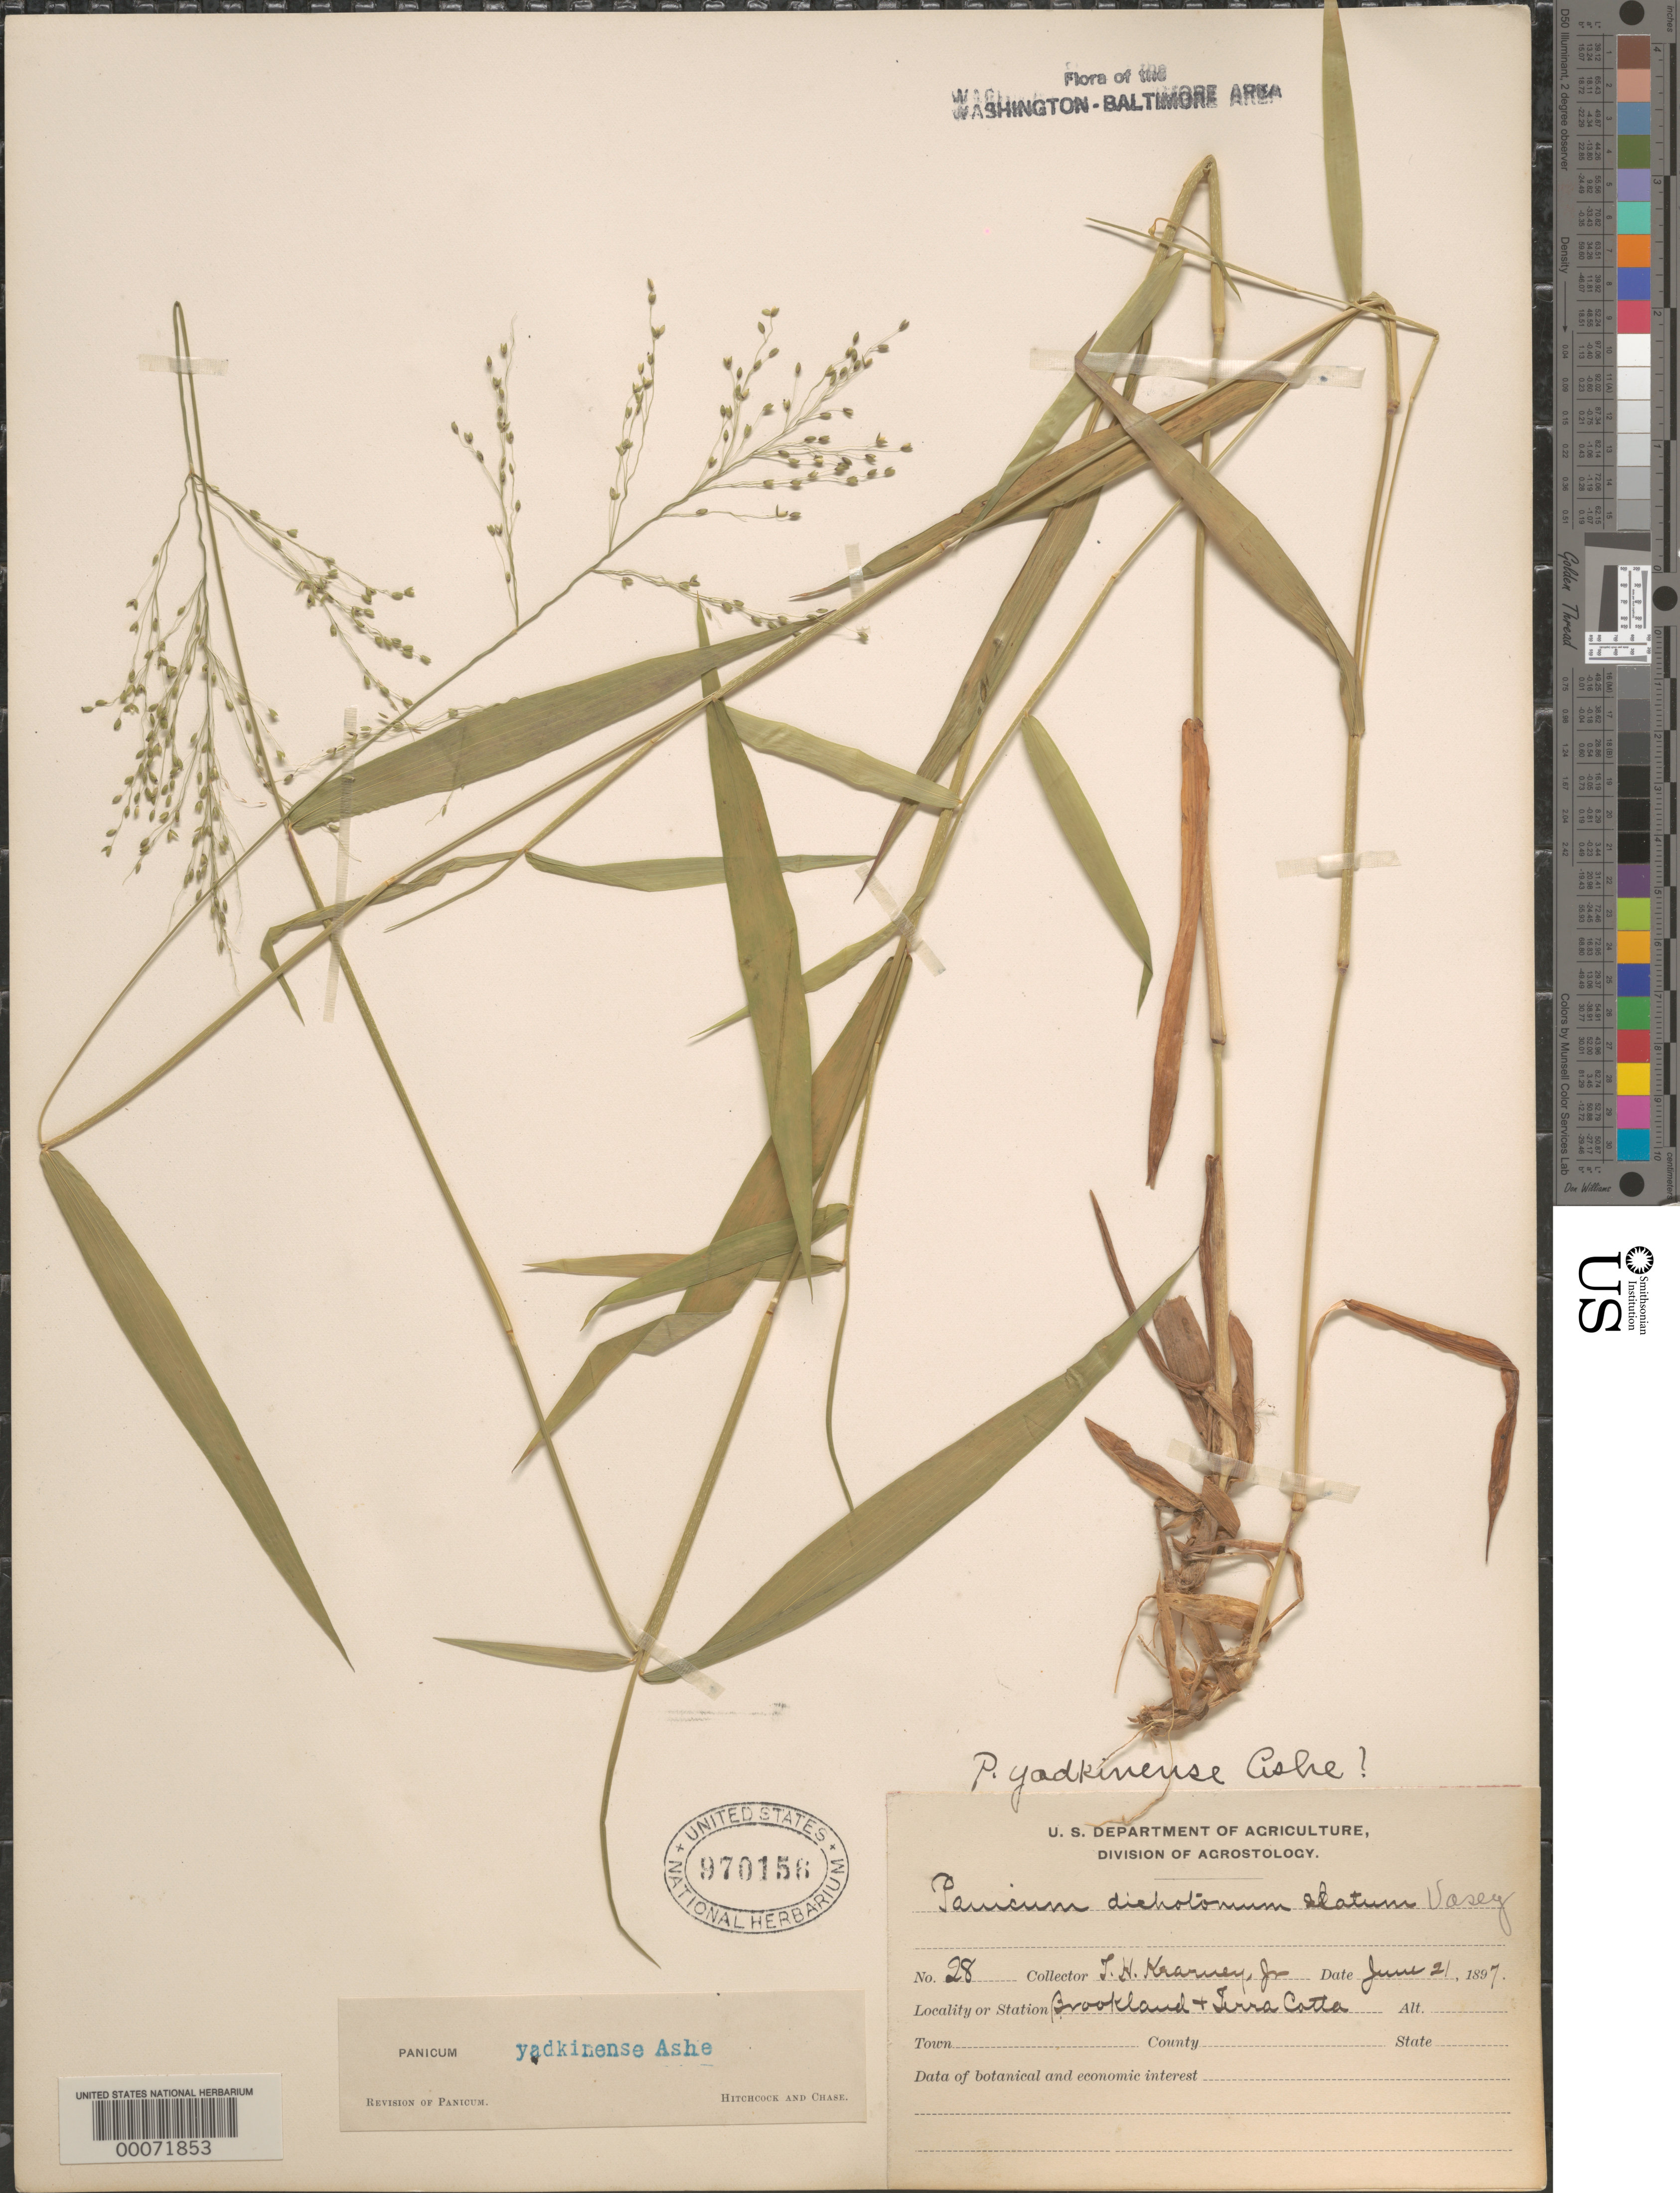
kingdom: Plantae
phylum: Tracheophyta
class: Liliopsida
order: Poales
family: Poaceae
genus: Dichanthelium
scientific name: Dichanthelium dichotomum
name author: (L.) Gould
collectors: T. H. Kearney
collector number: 28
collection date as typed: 21 Jun 1897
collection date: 1897-06-21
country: United States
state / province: District of Columbia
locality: Brookland and Terra Cotta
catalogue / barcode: US 970156